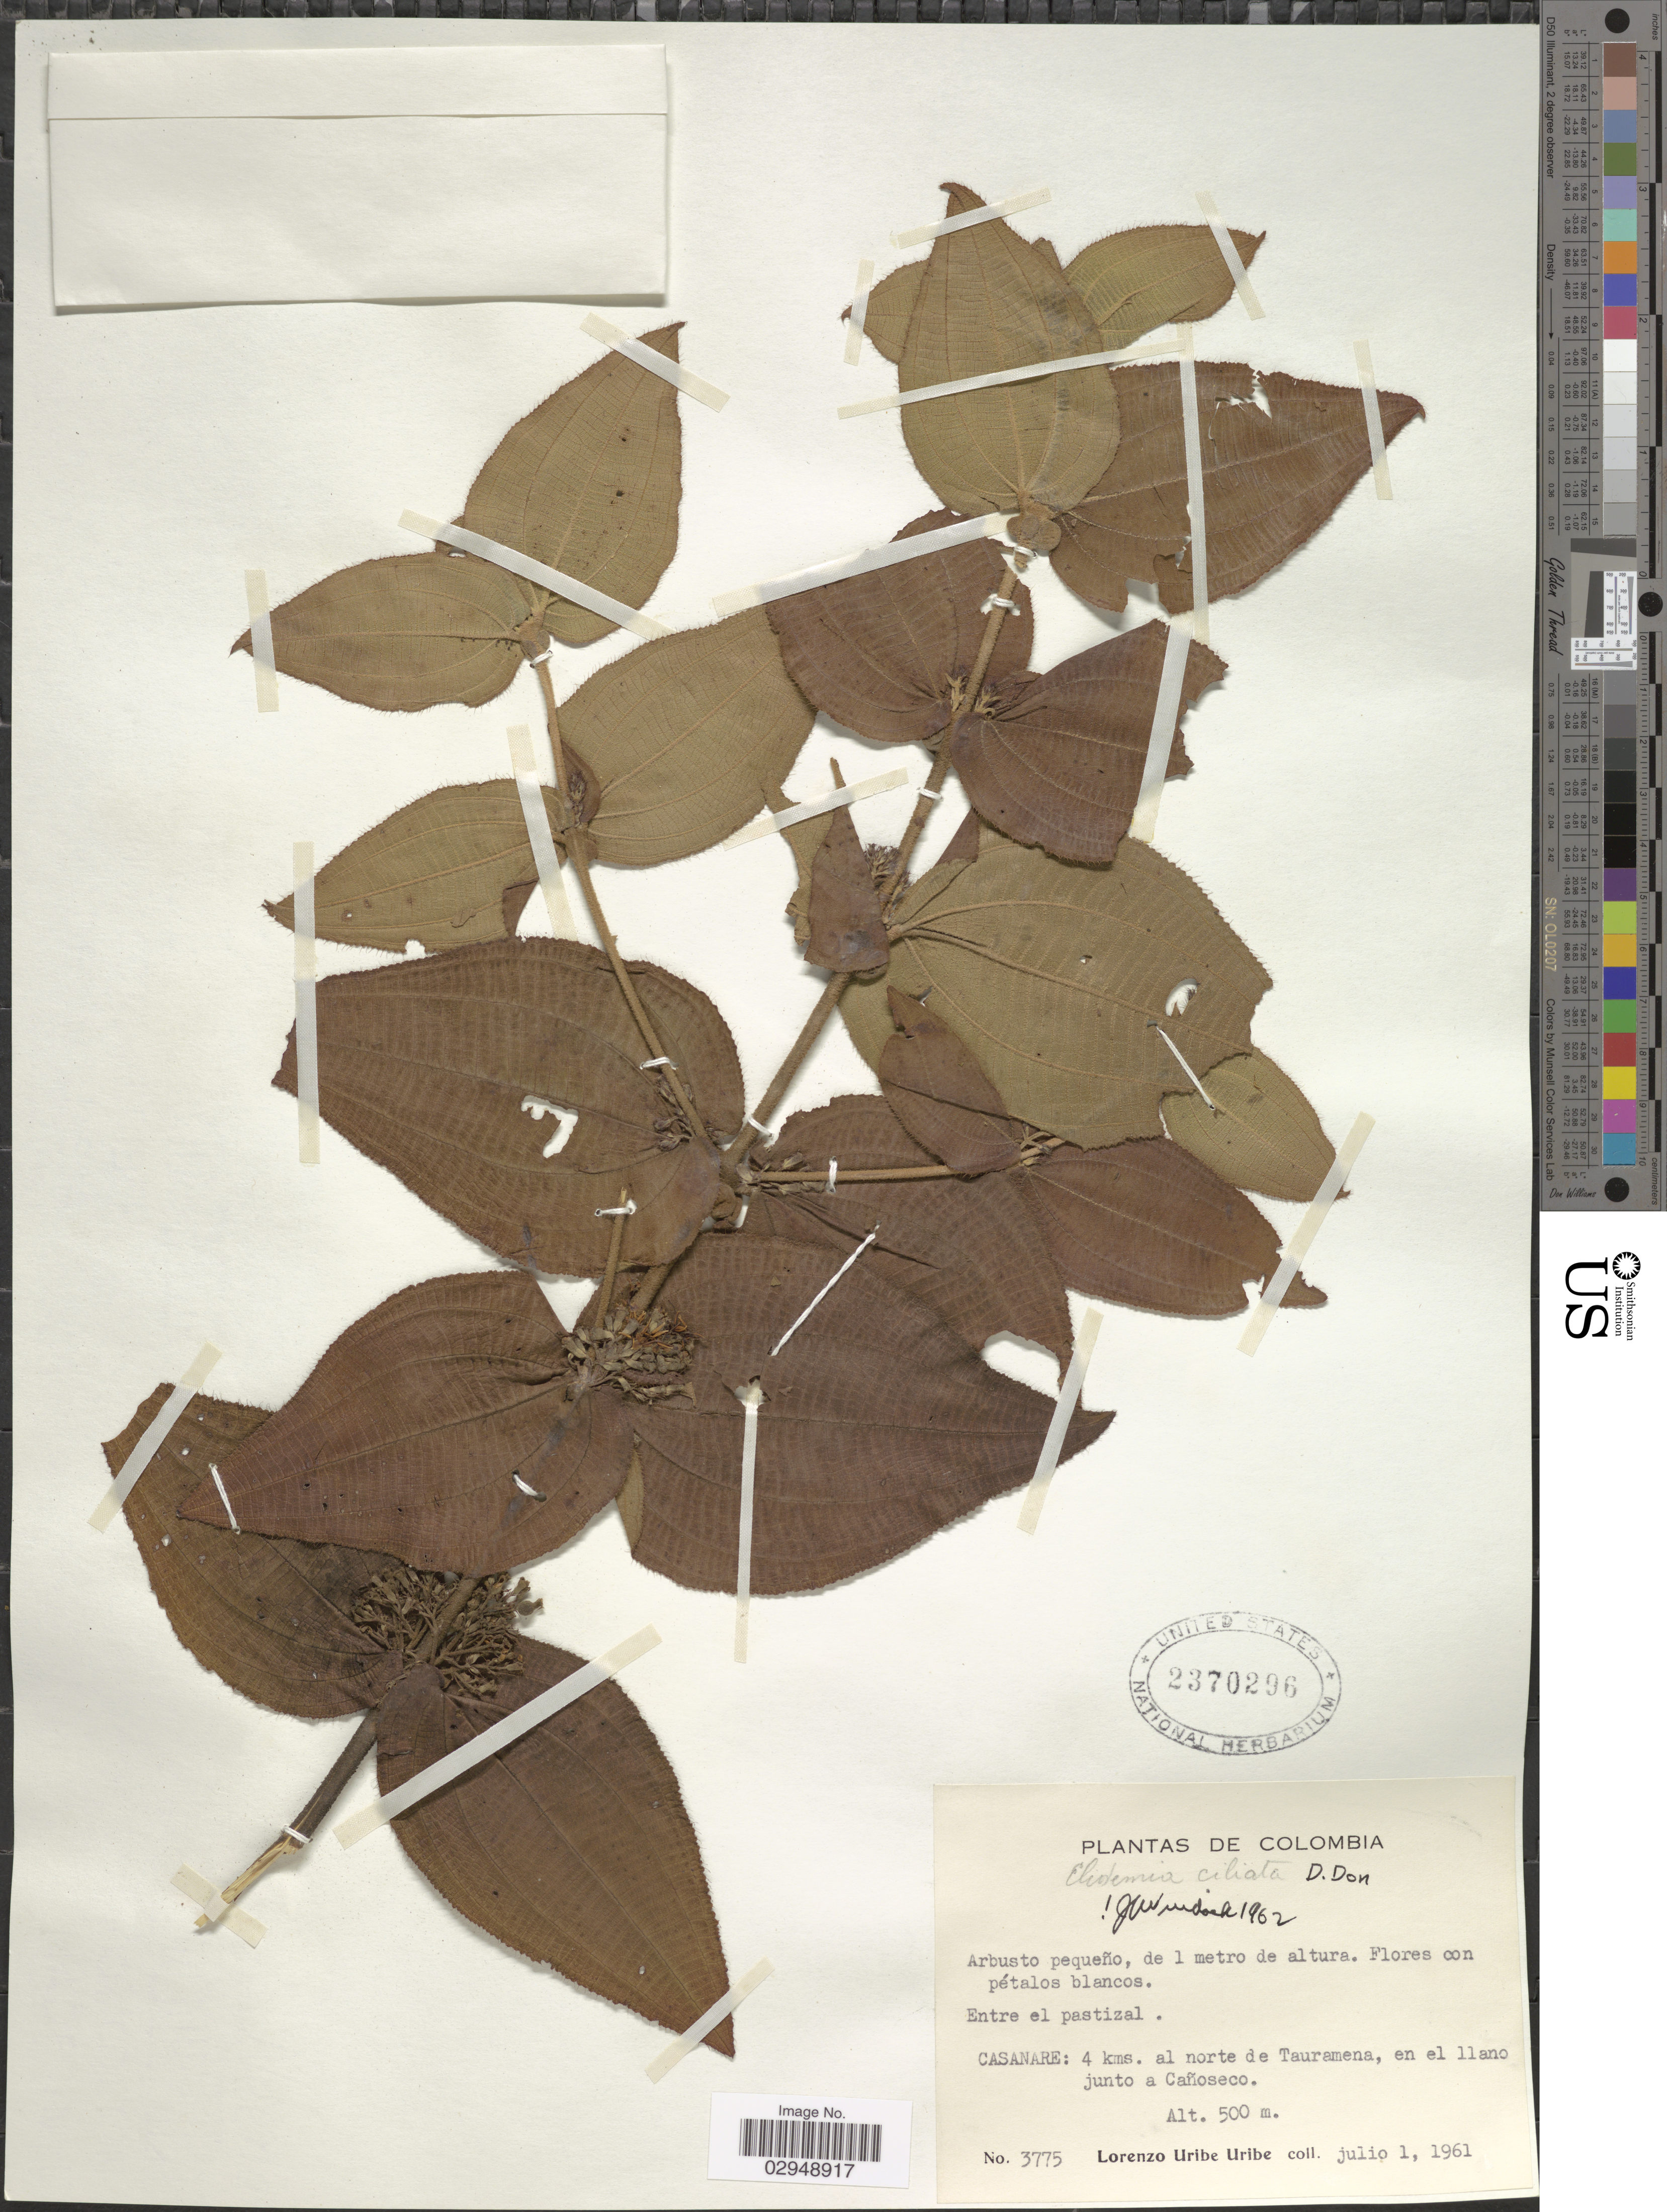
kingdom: Plantae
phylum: Tracheophyta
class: Magnoliopsida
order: Myrtales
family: Melastomataceae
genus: Clidemia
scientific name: Clidemia ciliata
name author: D. Don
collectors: L. Uribe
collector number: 3775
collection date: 1961-07-01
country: Colombia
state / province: Casanare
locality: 4 kms. al norte de Tauramena, en el llano junto a Cañoseco.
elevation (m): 500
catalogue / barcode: US 2370296